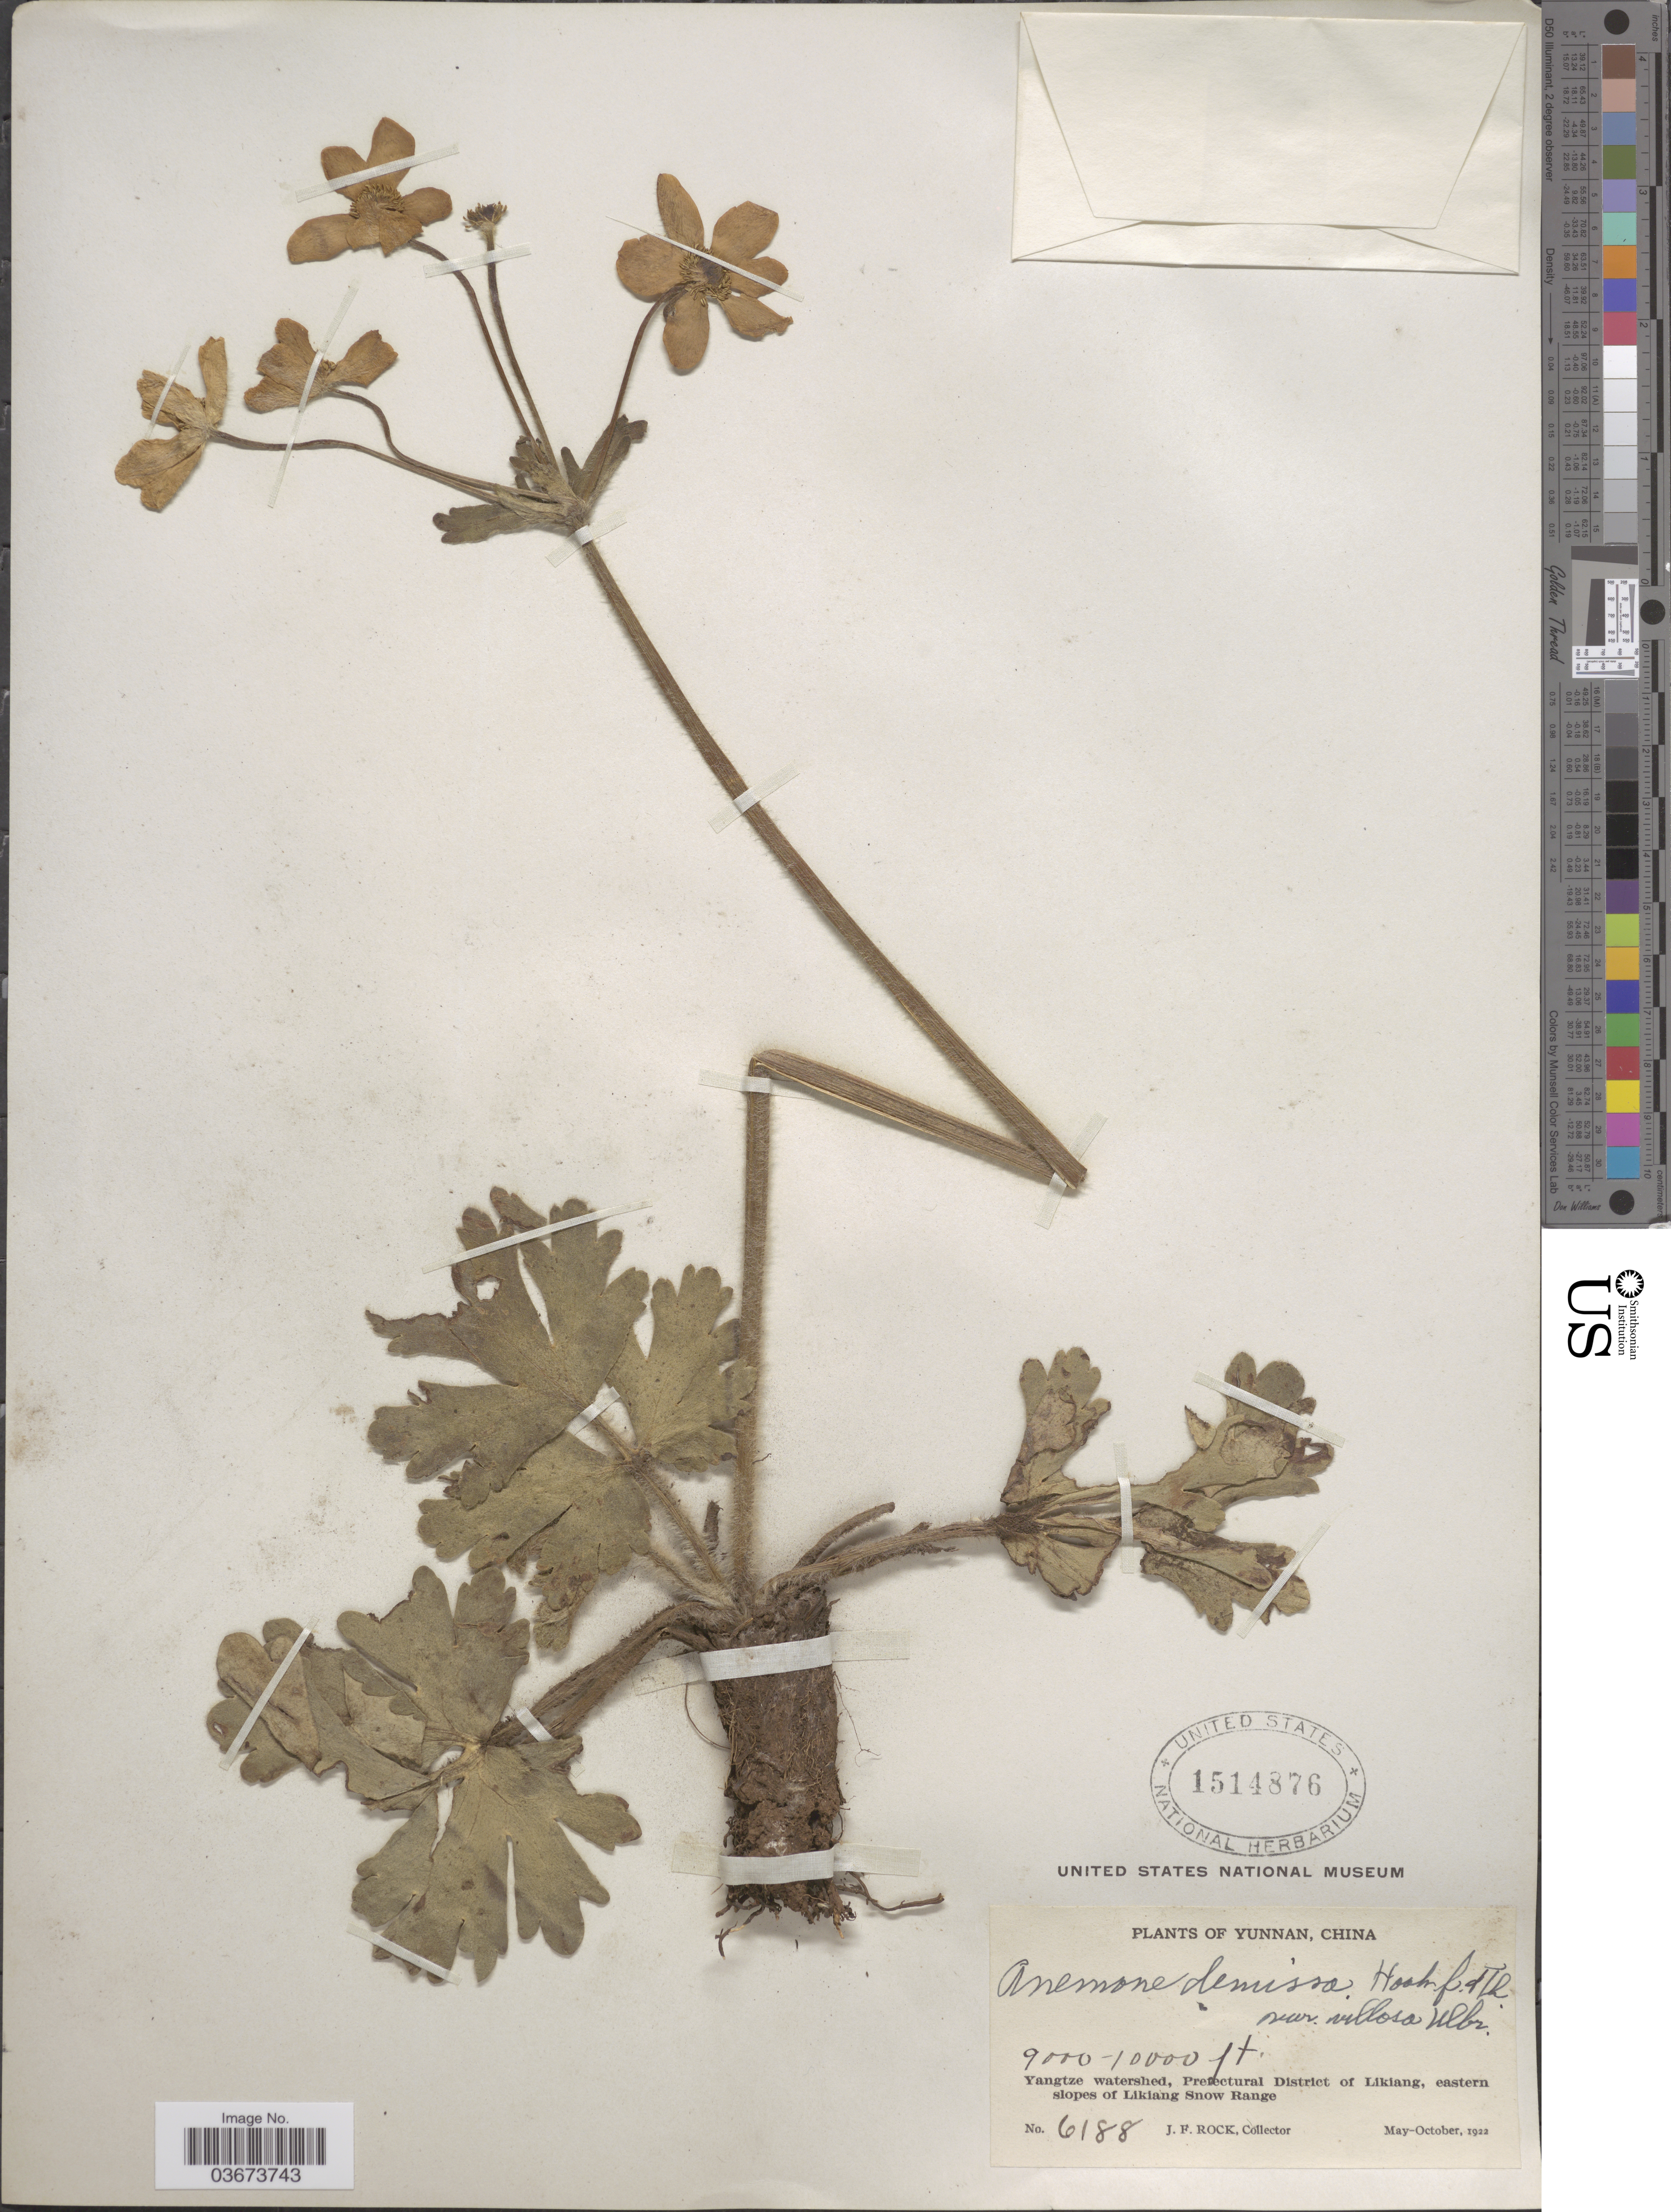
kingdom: Plantae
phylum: Tracheophyta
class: Magnoliopsida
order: Ranunculales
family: Ranunculaceae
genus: Anemone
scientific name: Anemone demissa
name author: (Thomson) Hook.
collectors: J. Rock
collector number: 6188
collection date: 1922-05/1922-10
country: China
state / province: Yunnan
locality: Yangtze watershed, Prefectural District of Likiang, eastern slopes of Likiang Snow Range.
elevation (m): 2743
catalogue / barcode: US 1514876